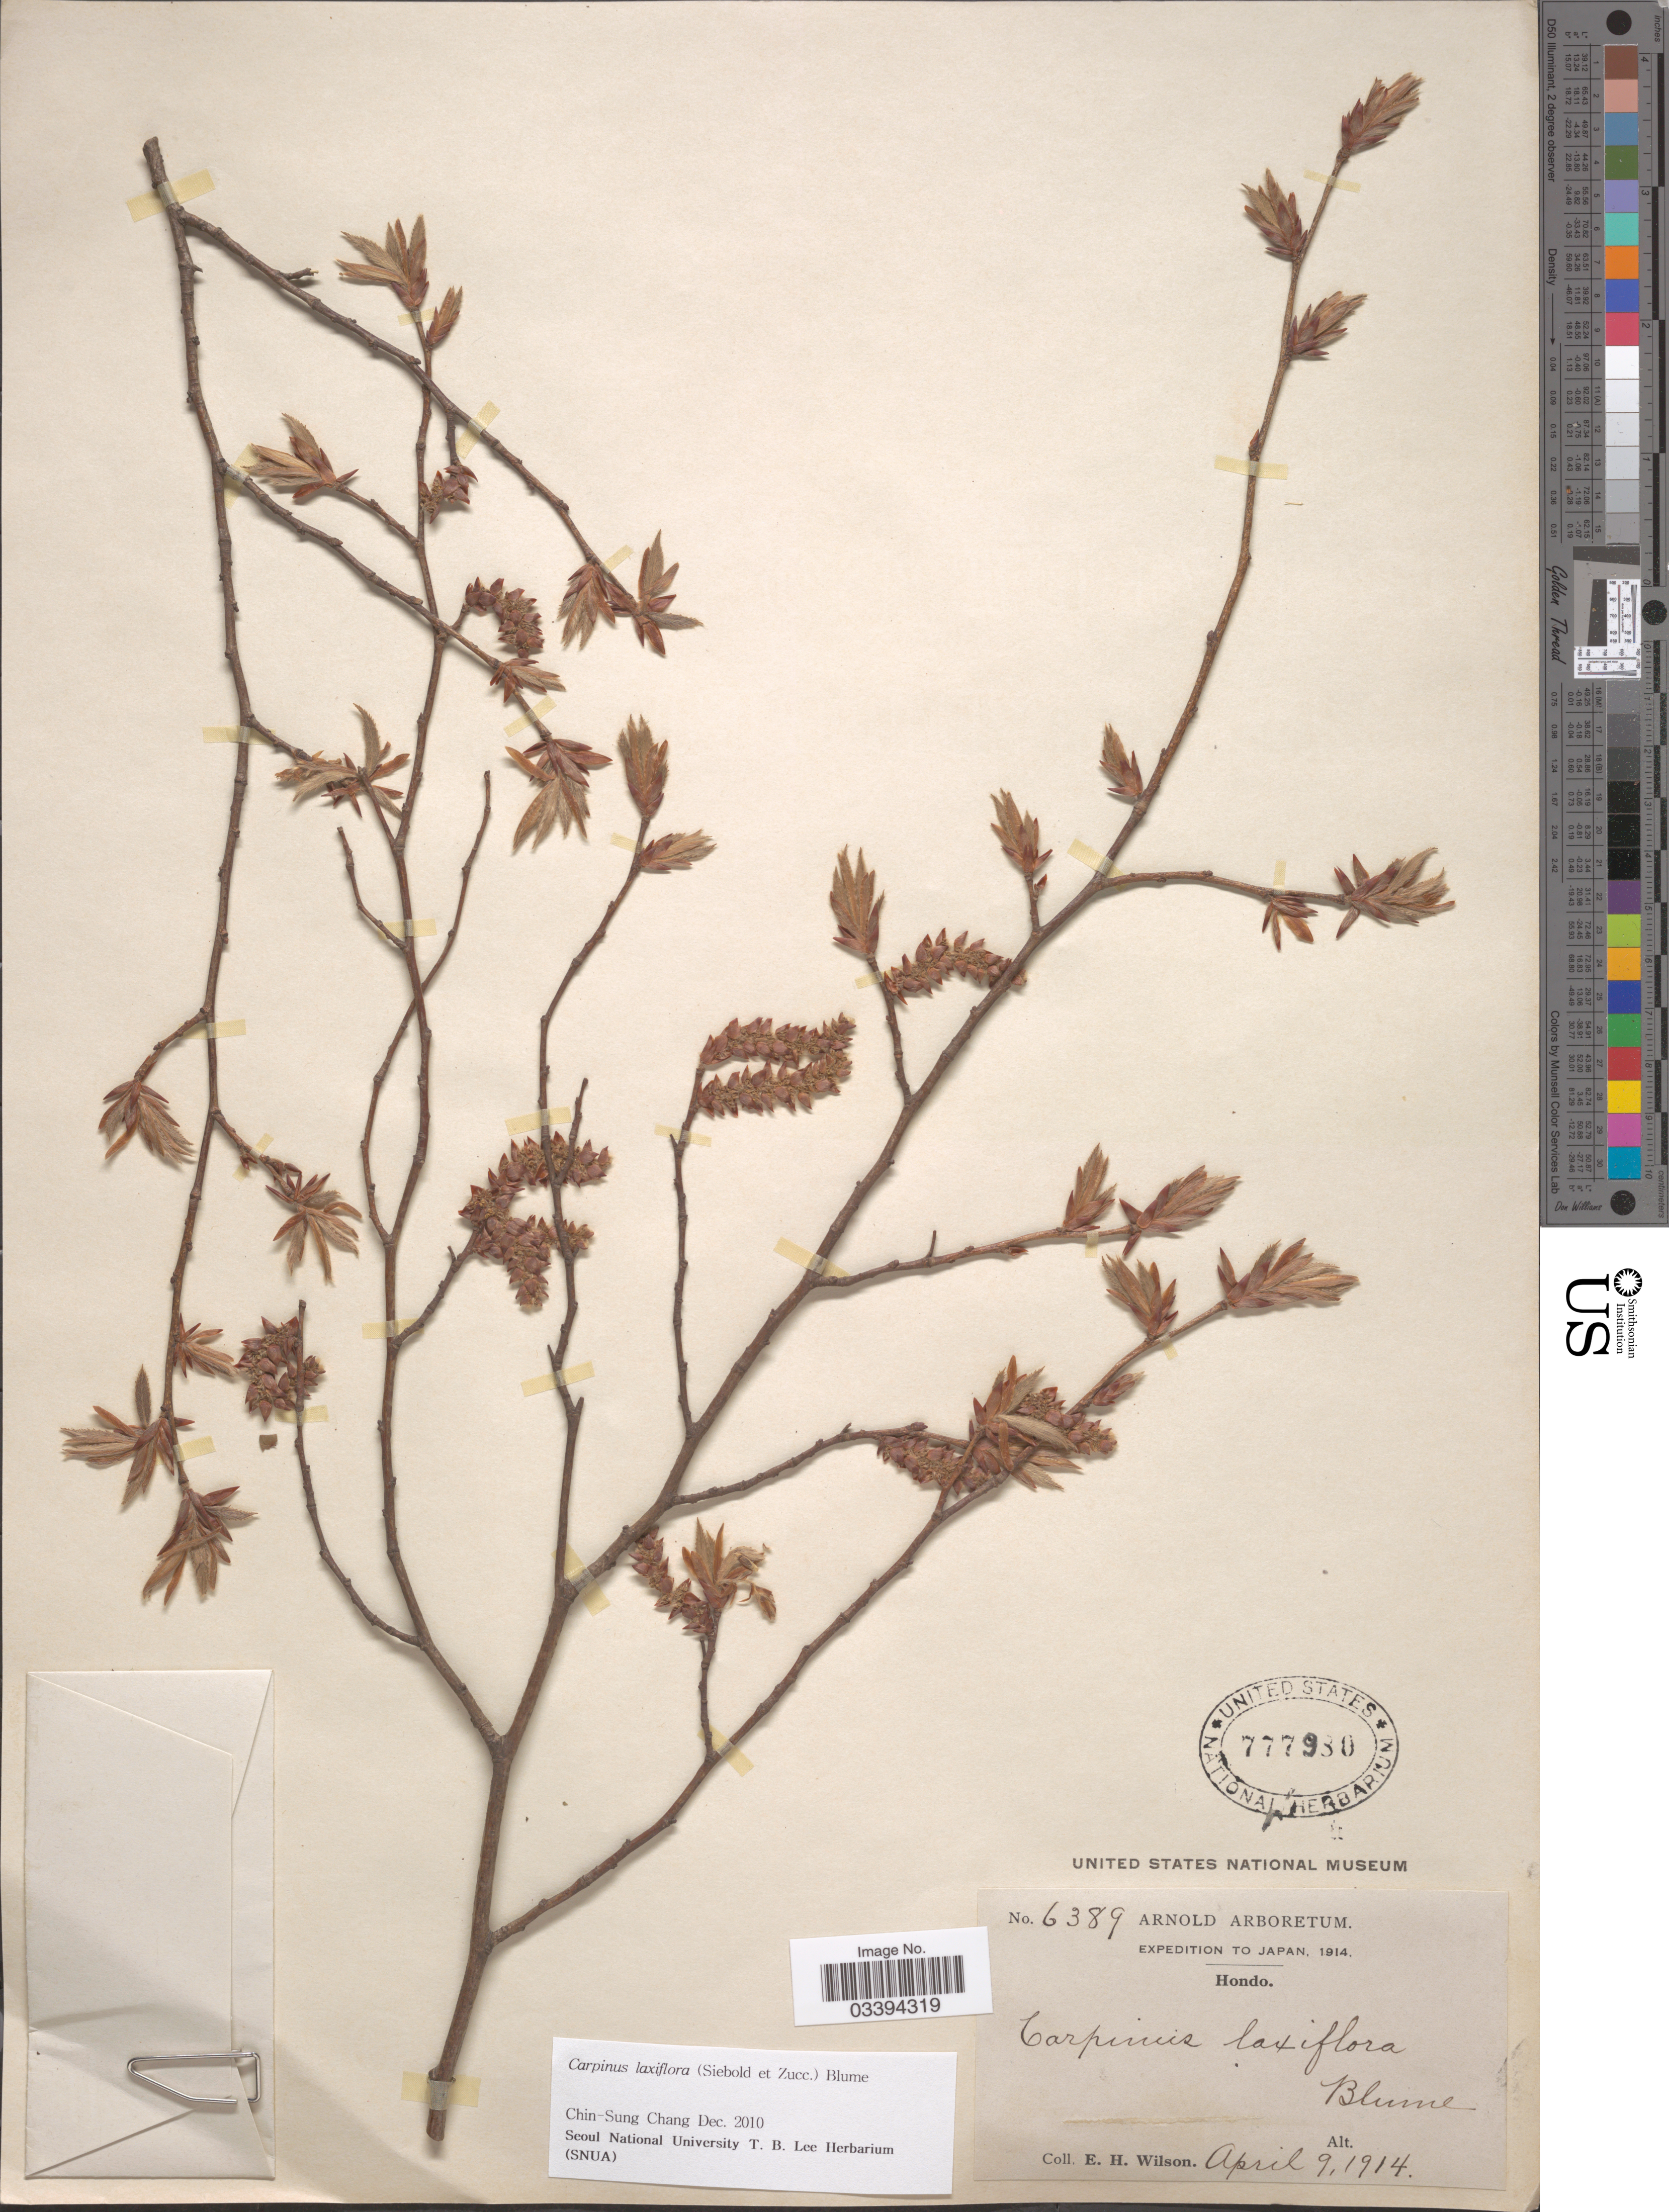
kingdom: Plantae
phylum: Tracheophyta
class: Magnoliopsida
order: Fagales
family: Betulaceae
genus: Carpinus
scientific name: Carpinus laxiflora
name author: (Siebold & Zucc.) Blume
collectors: E. Wilson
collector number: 6389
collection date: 1914-04-09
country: Japan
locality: Hondo.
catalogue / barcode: US 777980